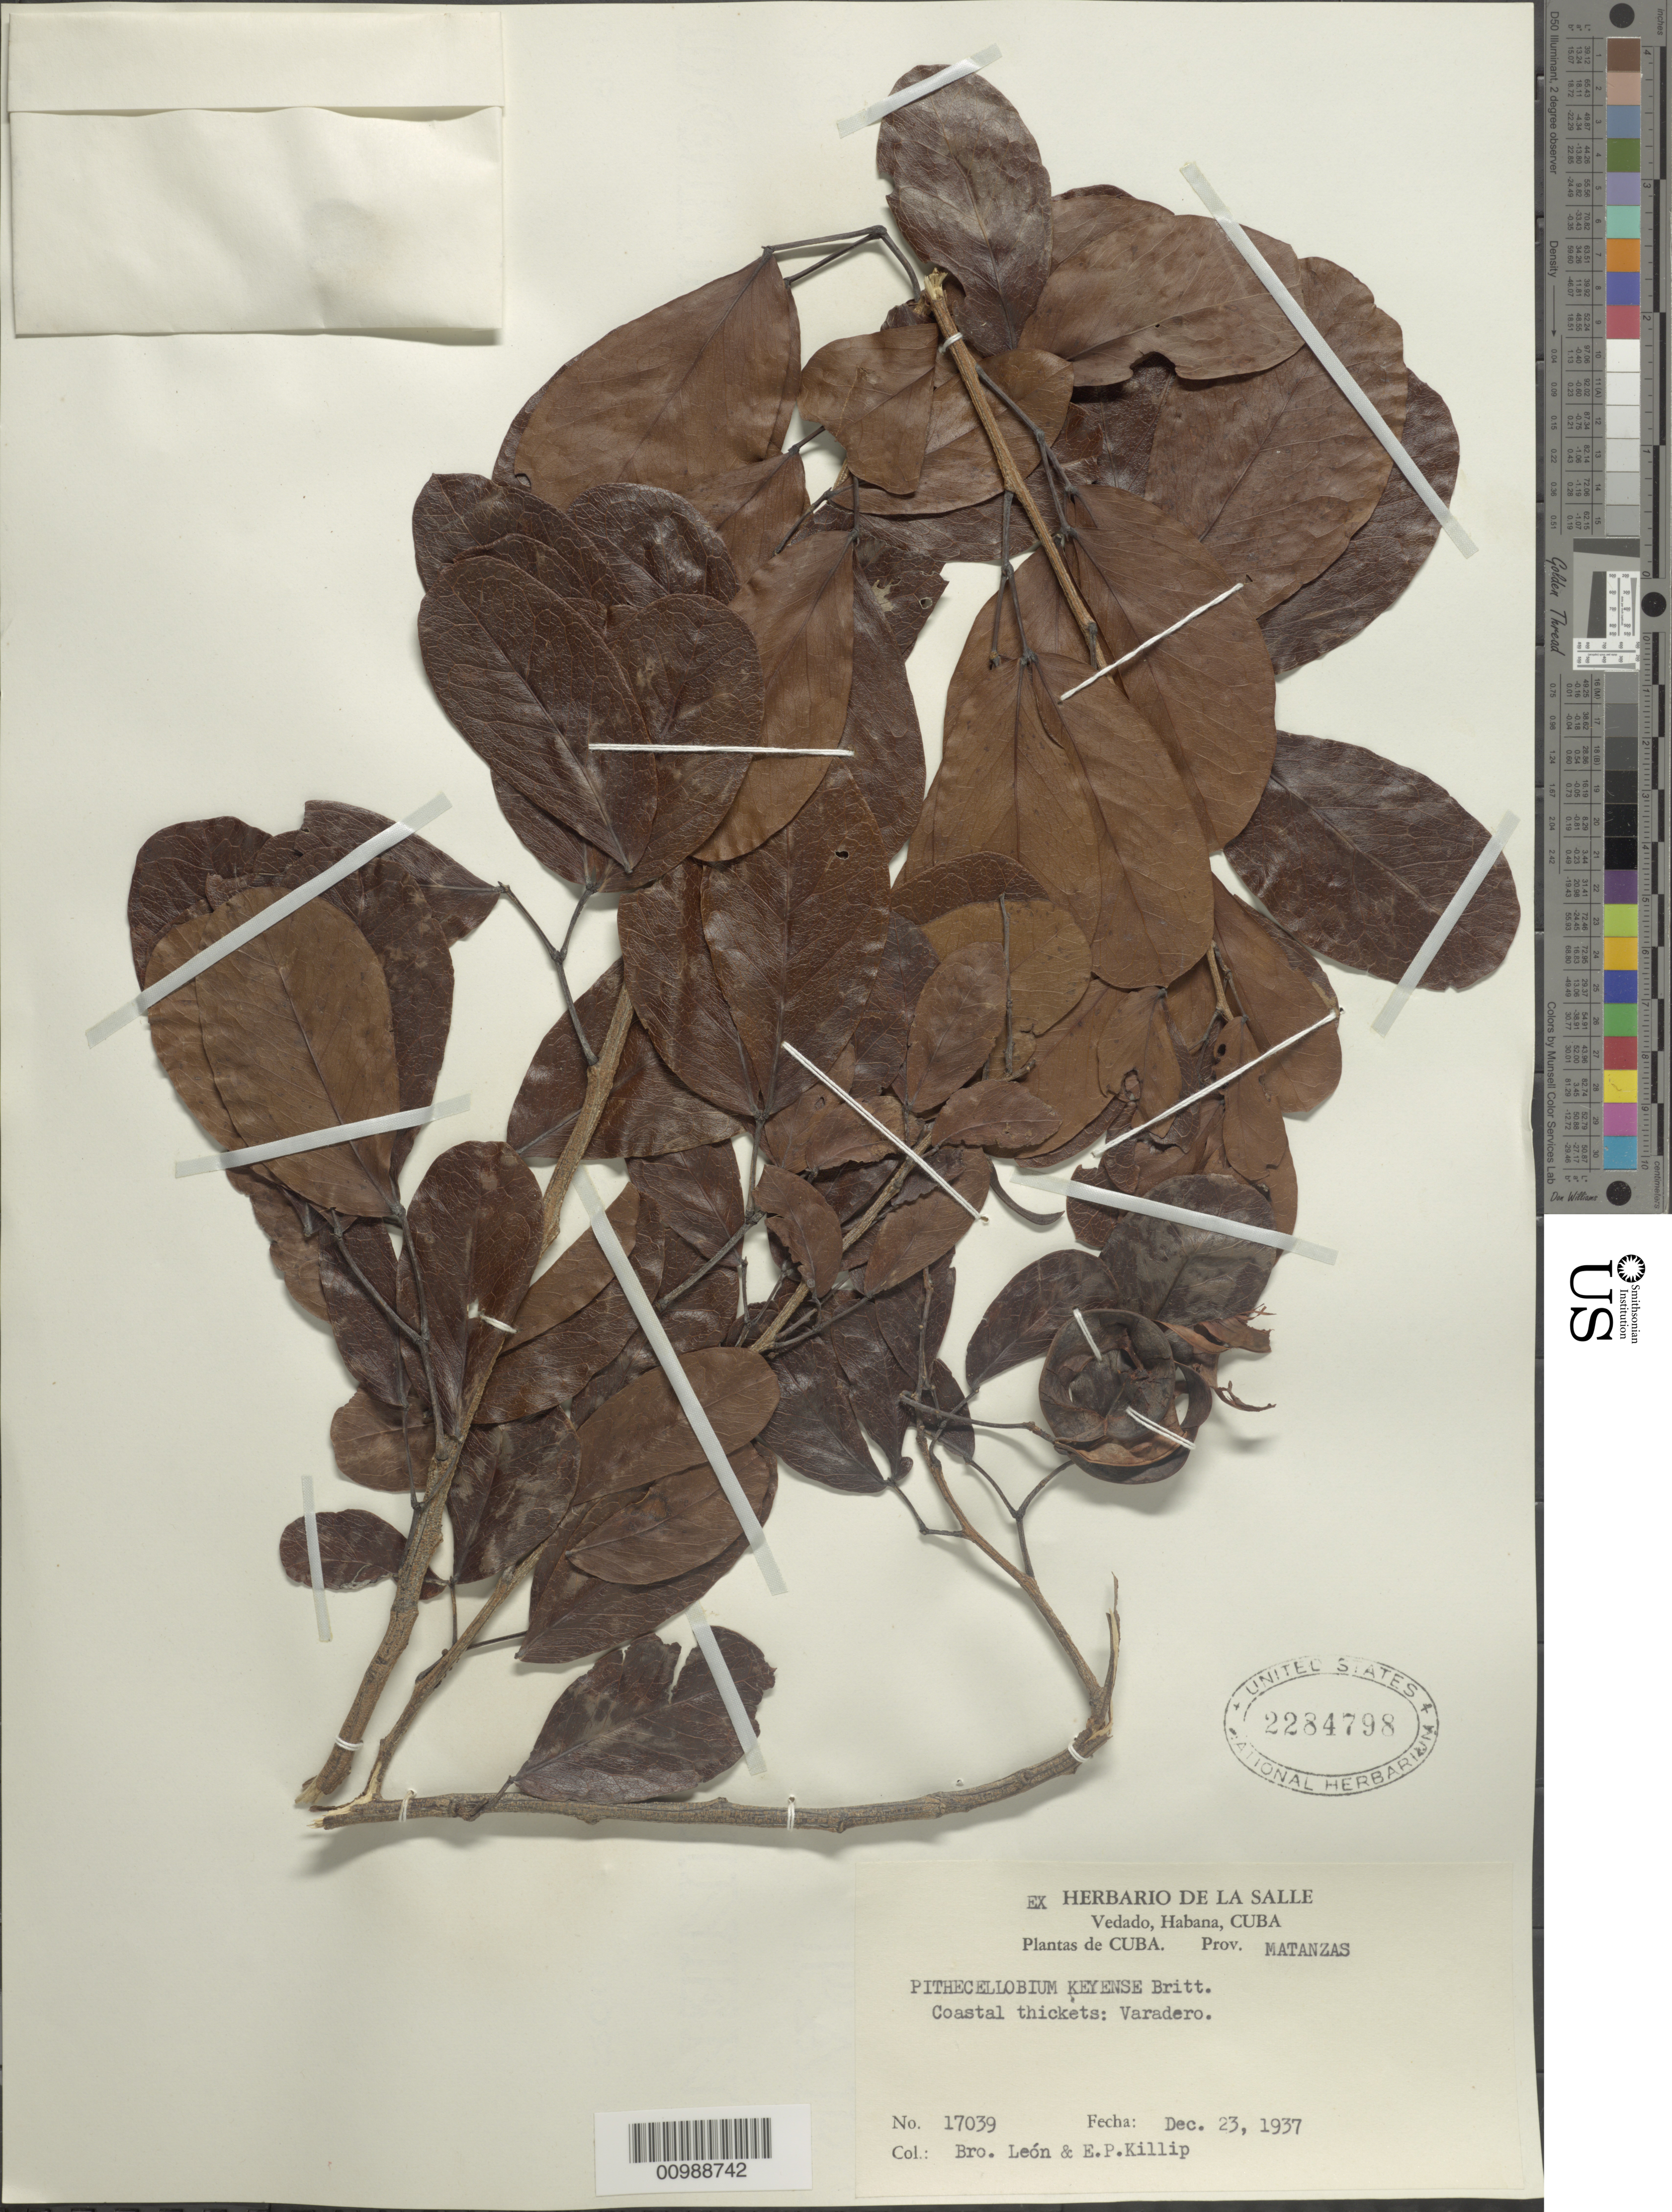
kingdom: Plantae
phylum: Tracheophyta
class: Magnoliopsida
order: Fabales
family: Fabaceae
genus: Pithecellobium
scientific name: Pithecellobium keyense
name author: Britton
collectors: Bro. León & E. P. Killip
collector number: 17039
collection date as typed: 23 Dec 1937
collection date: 1937-12-23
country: Cuba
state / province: Matanzas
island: Cuba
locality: Varadero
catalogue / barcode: US 2284798